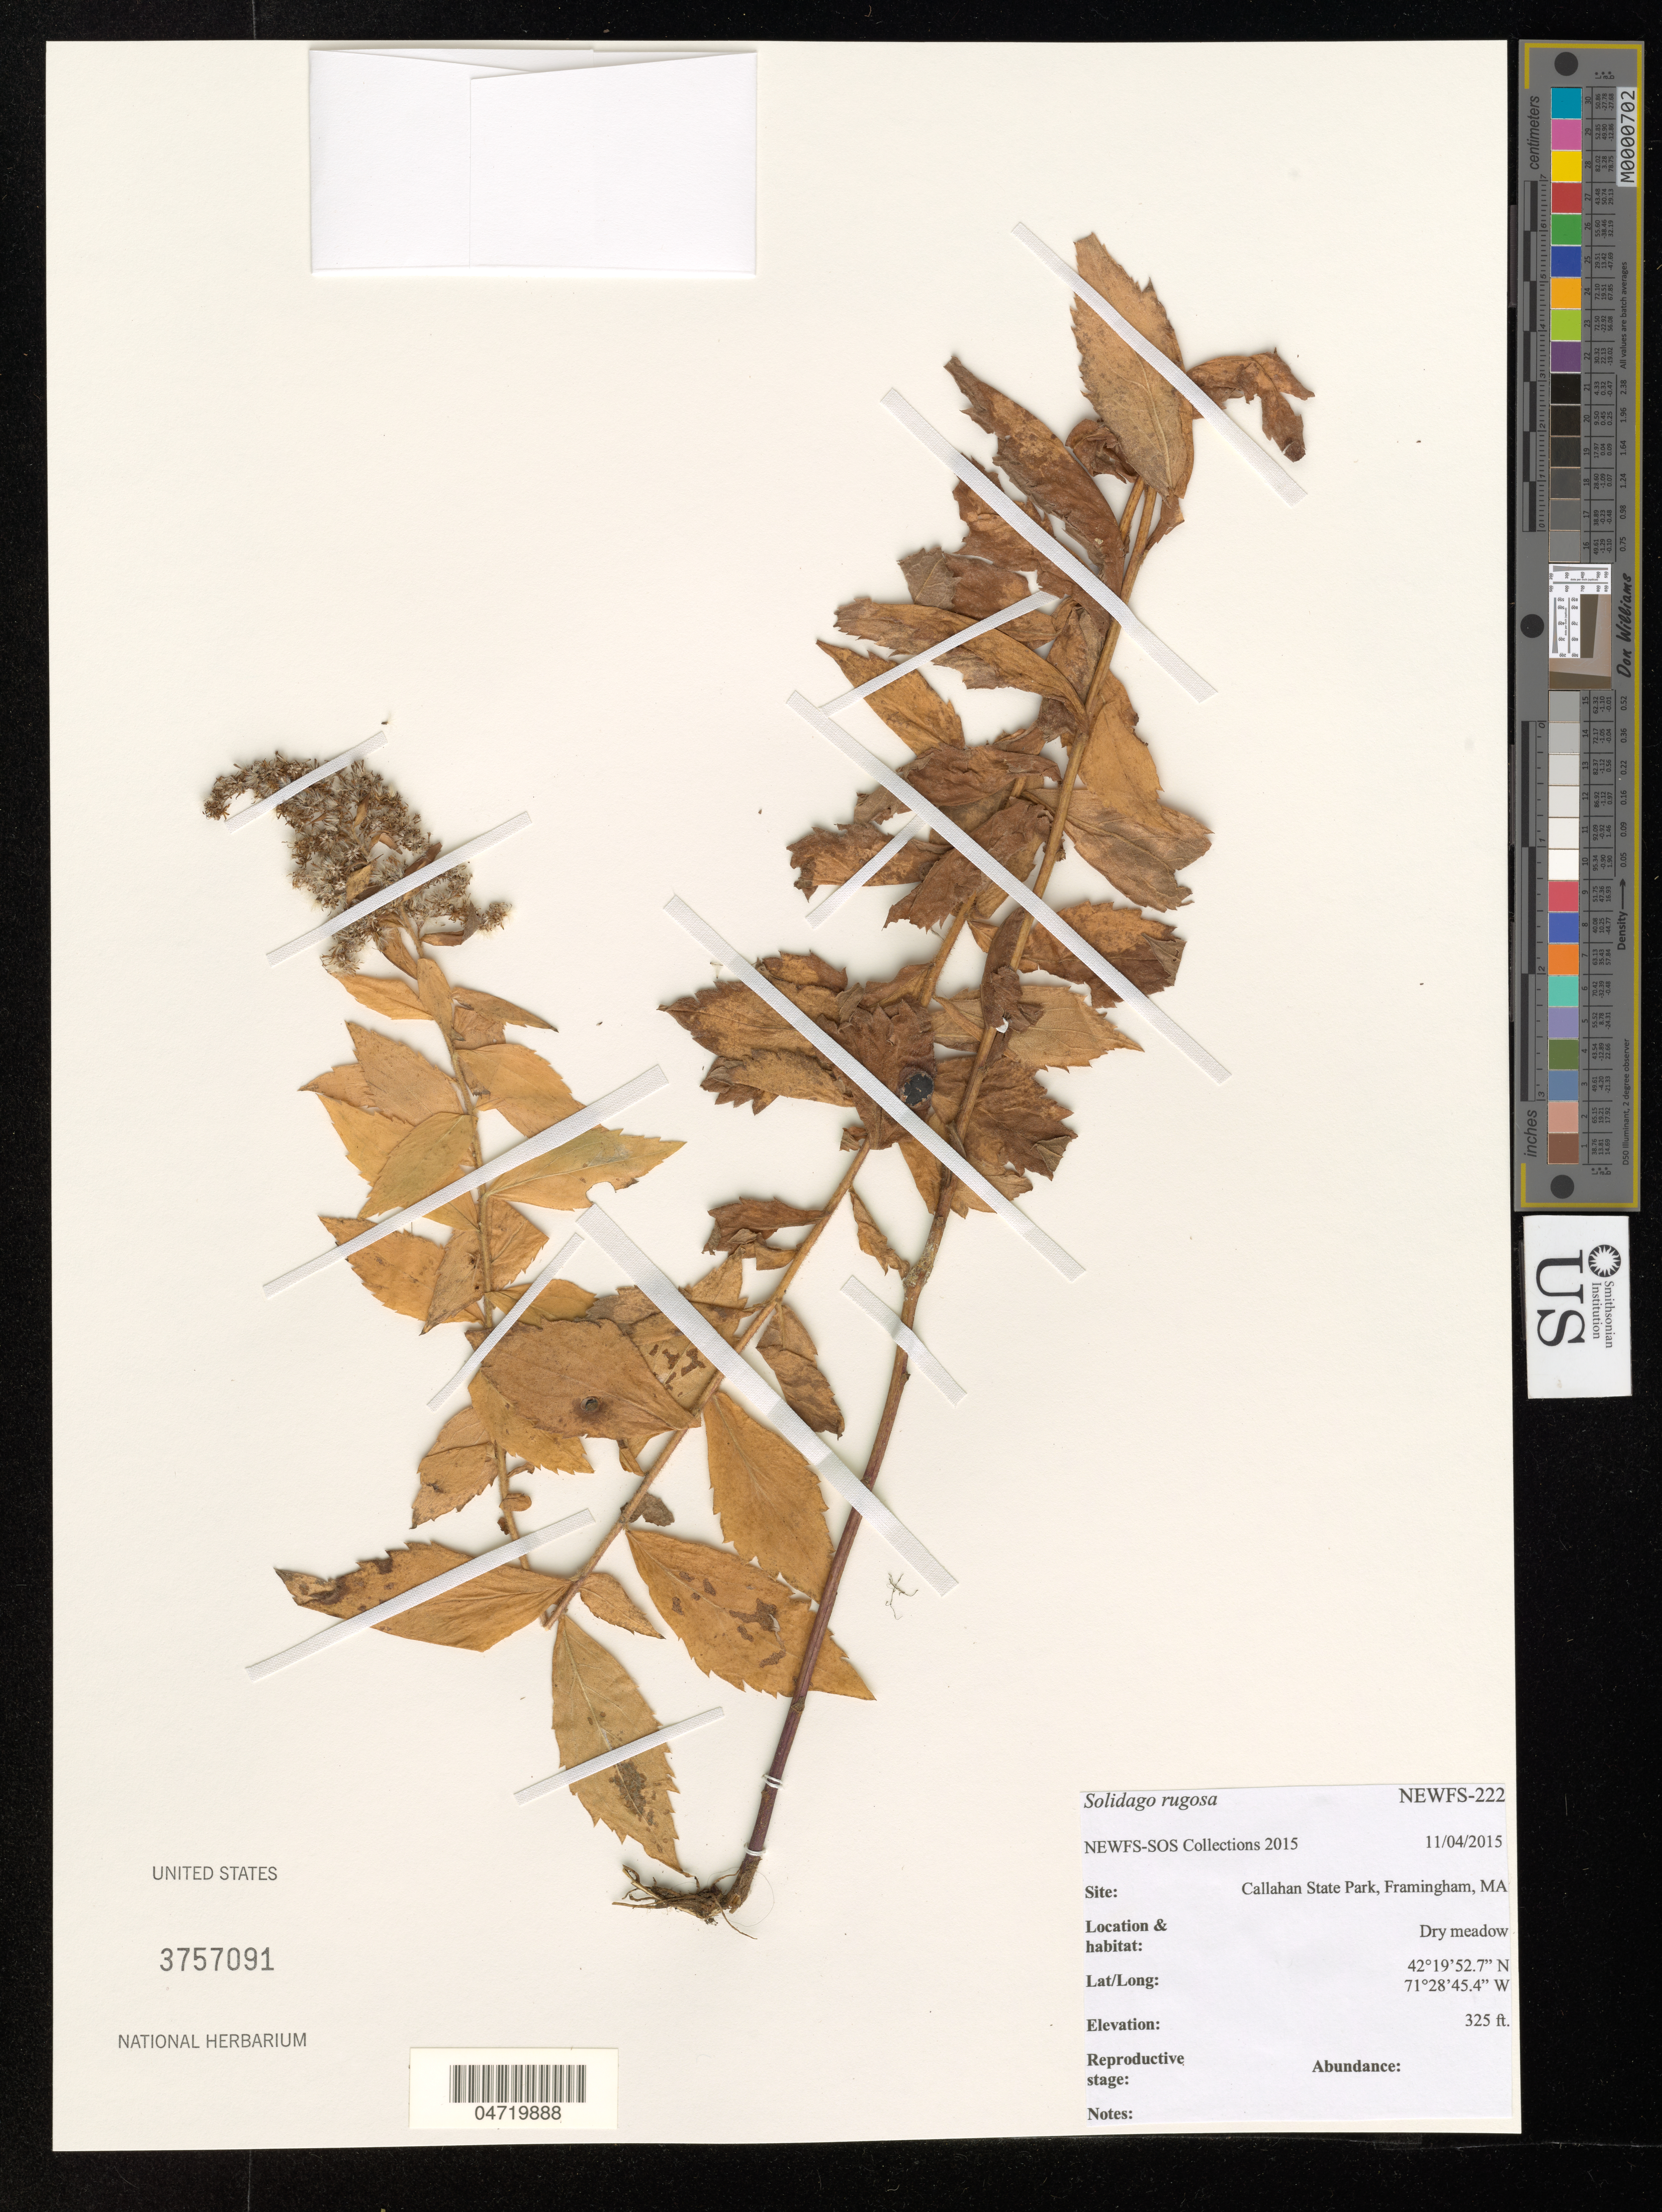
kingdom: Plantae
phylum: Tracheophyta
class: Magnoliopsida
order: Asterales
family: Asteraceae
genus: Solidago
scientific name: Solidago rugosa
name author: Mill.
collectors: NEWFS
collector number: NEWFS-222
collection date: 2015-11-04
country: United States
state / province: Massachusetts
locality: Callahan State Park, Framingham.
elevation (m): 99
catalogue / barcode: US 3757091